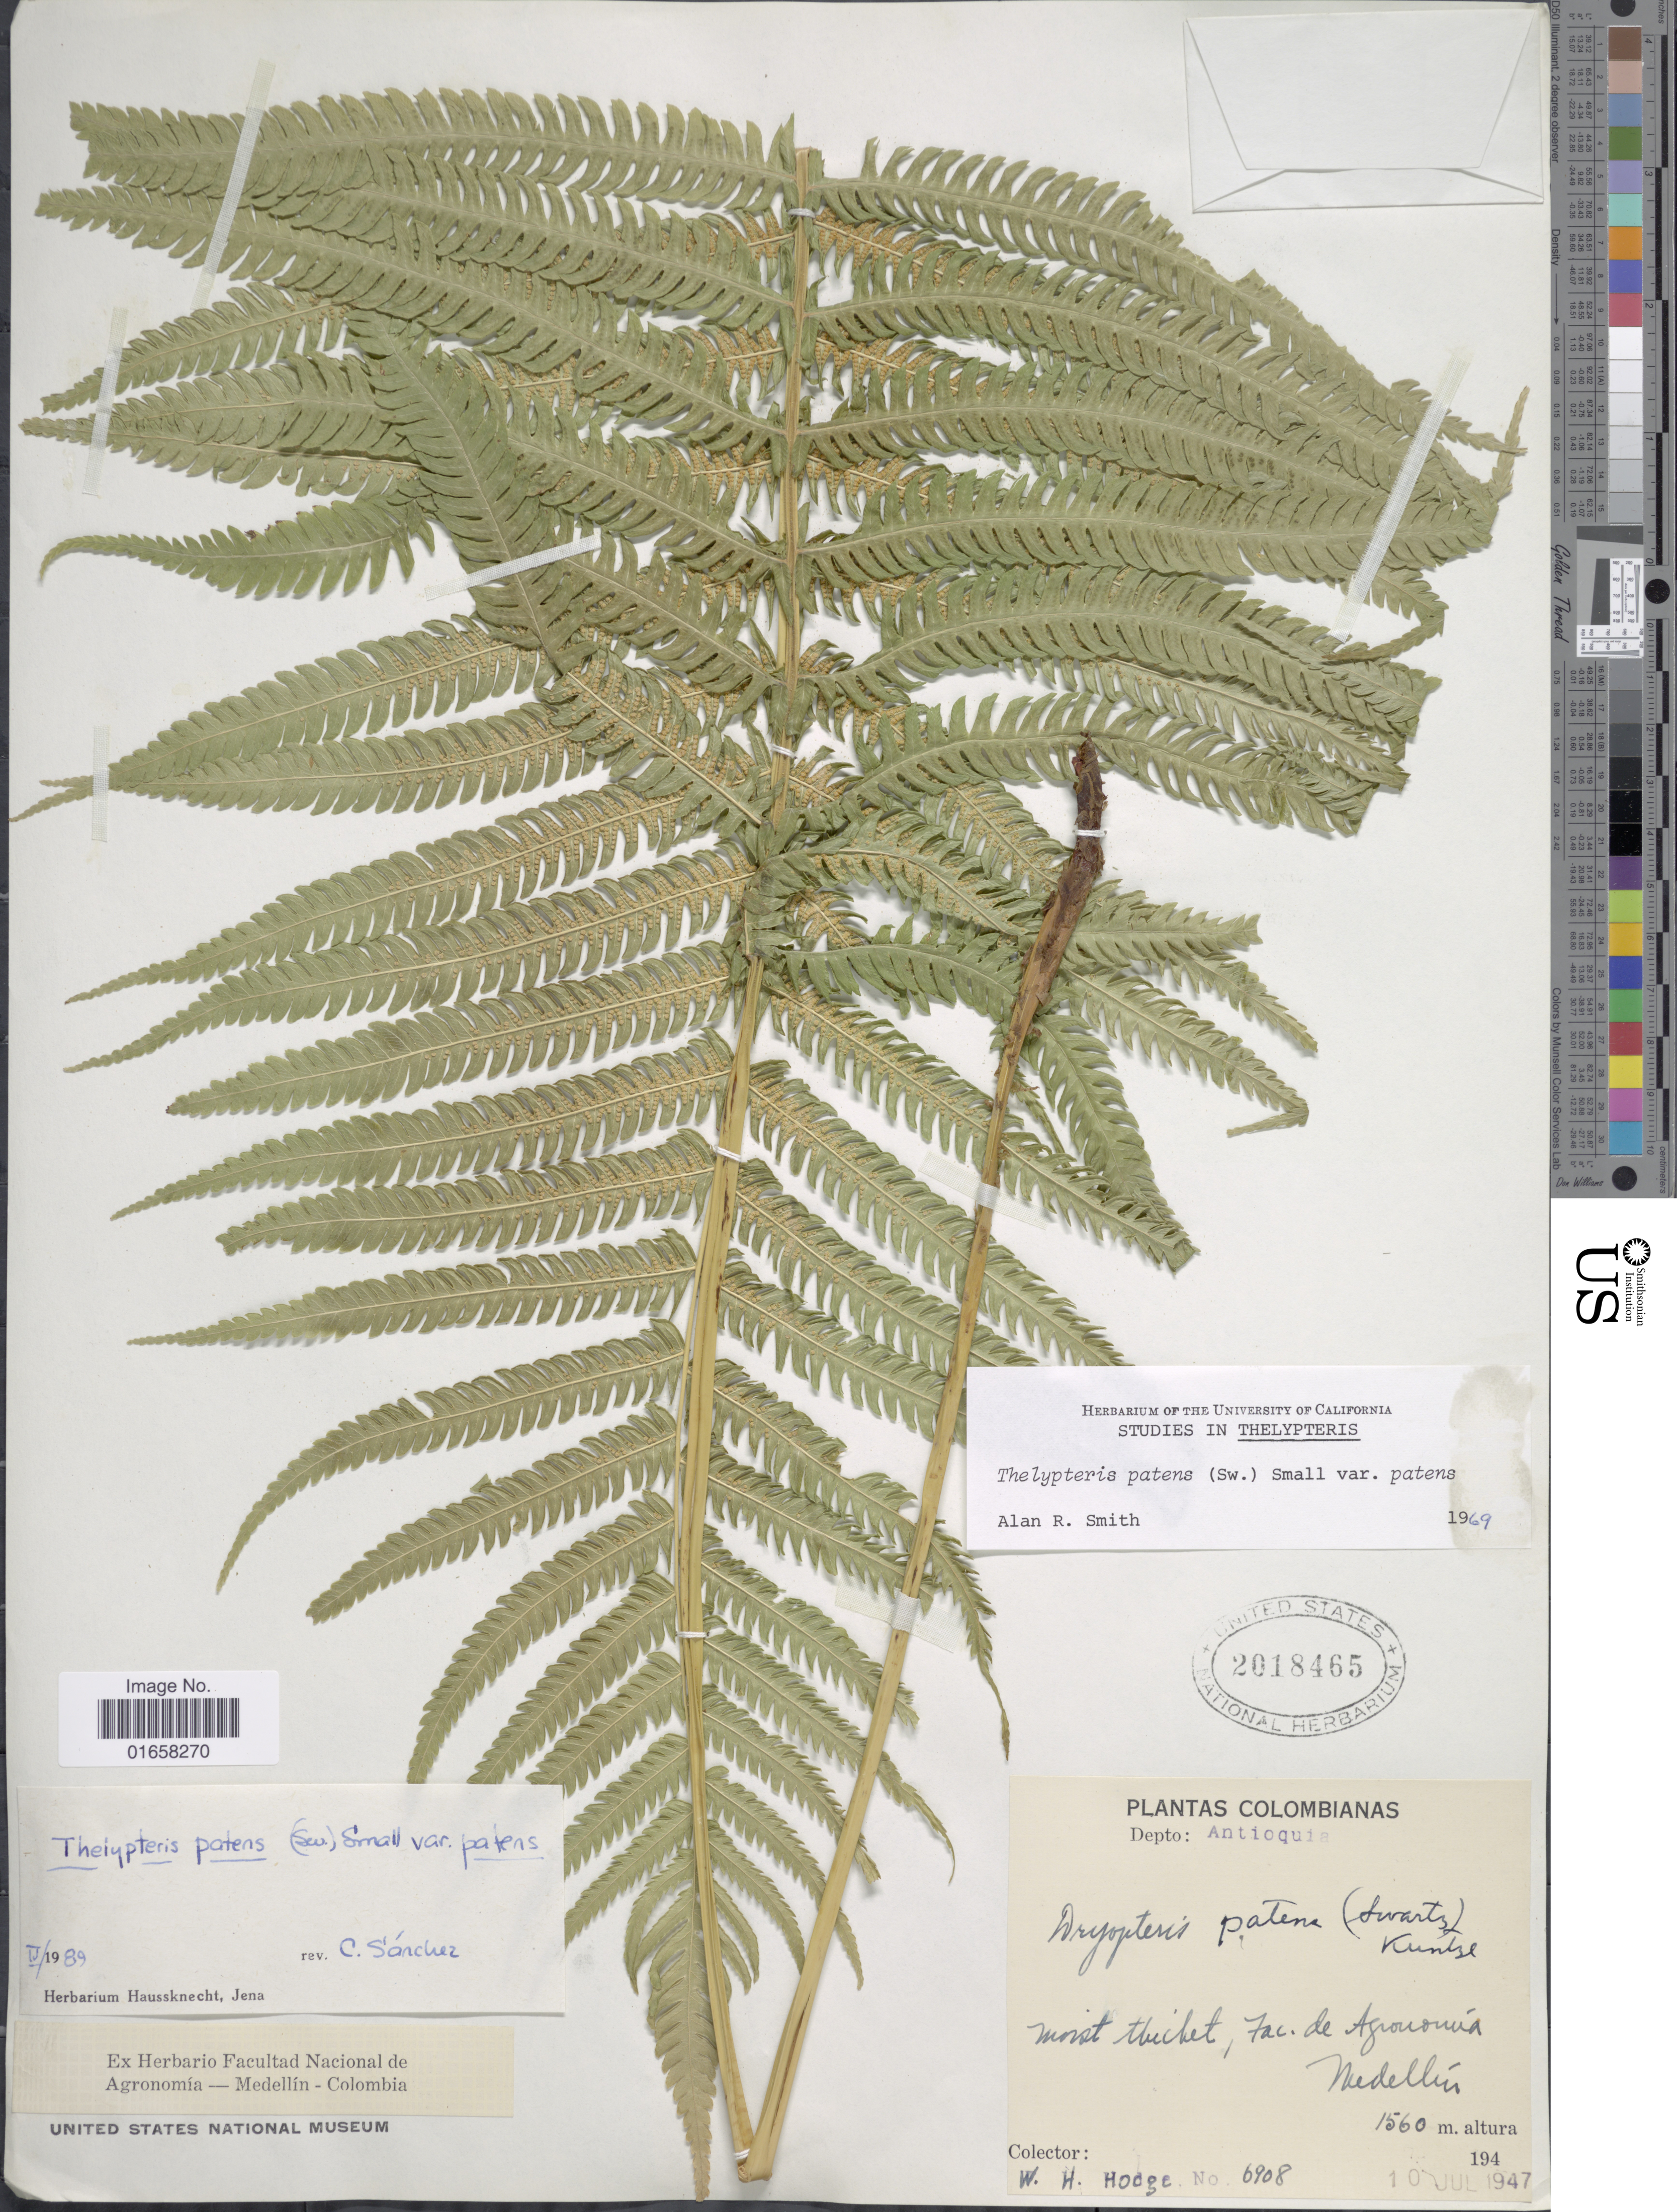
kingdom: Plantae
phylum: Tracheophyta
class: Polypodiopsida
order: Polypodiales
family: Thelypteridaceae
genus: Christella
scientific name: Christella patens var. patens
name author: (Sw.) Holttum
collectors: W. Hodge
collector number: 6908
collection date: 1947-07-10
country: Colombia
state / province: Antioquia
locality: Fac. de Agronua. Meddelin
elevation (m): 1560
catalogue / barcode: US 2018465